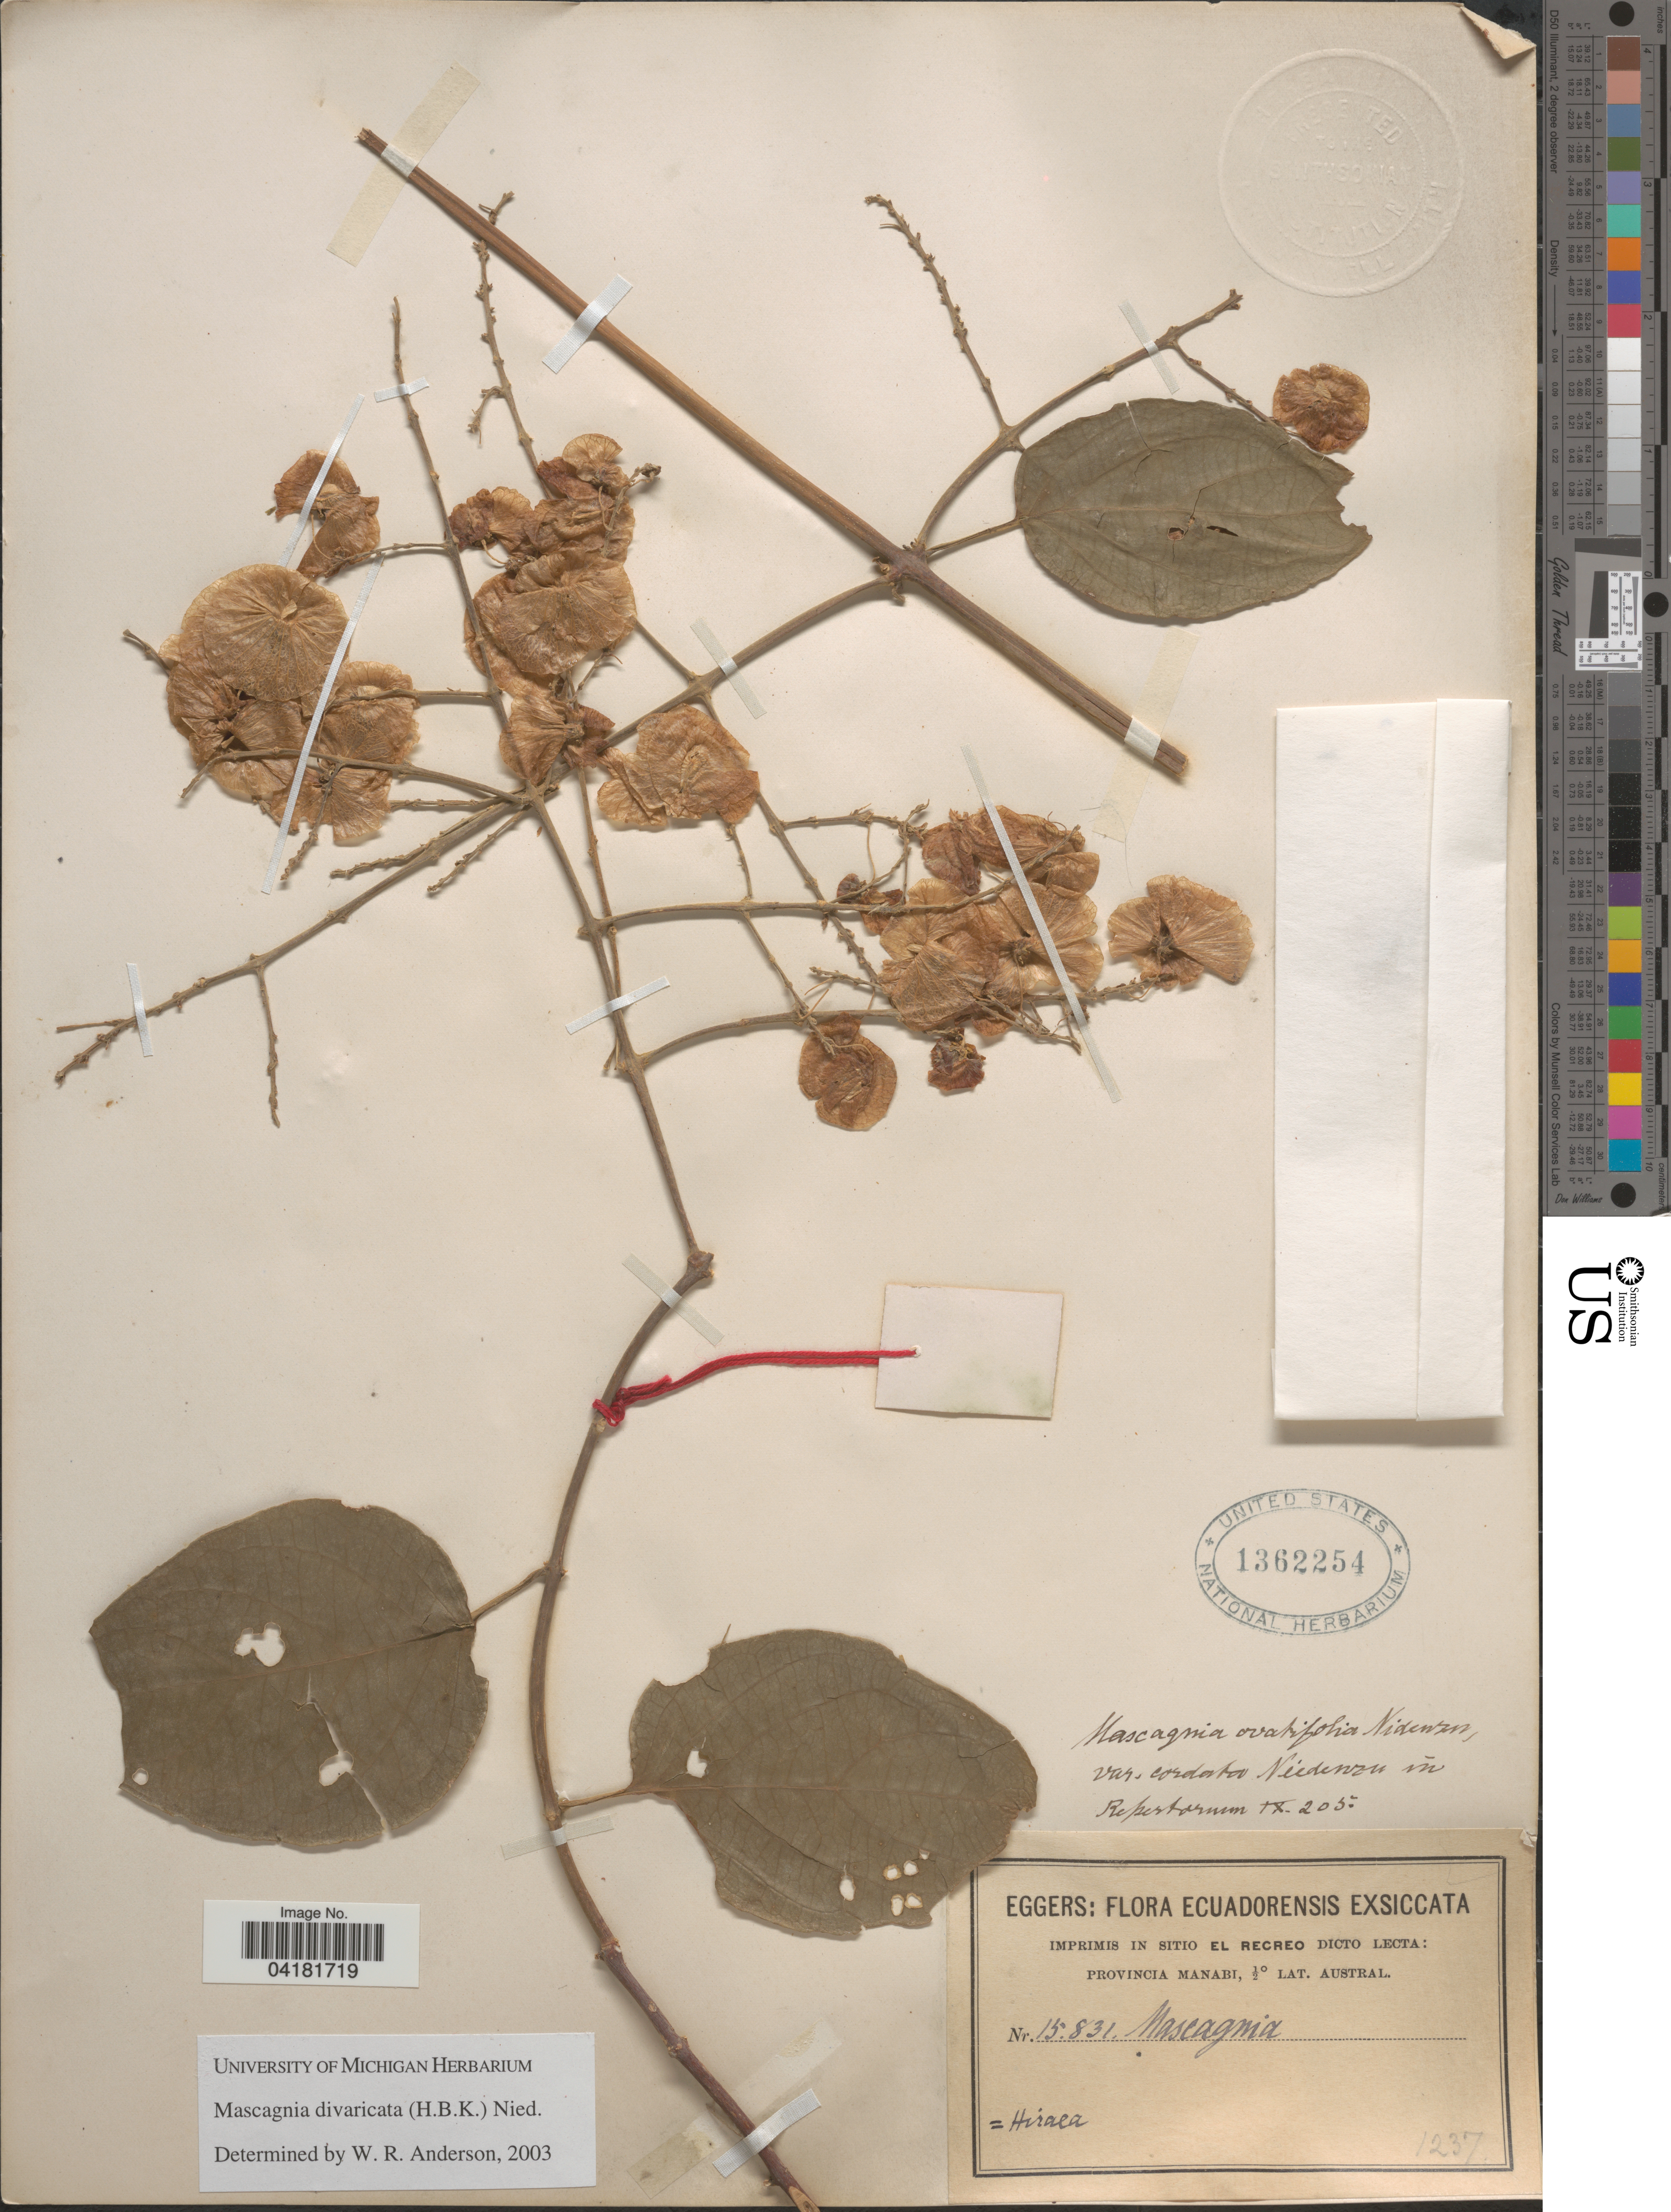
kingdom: Plantae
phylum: Tracheophyta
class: Magnoliopsida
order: Malpighiales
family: Malpighiaceae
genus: Mascagnia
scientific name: Mascagnia divaricata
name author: (Kunth) Nied.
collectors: -. Eggers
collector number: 15831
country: Ecuador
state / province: Manabí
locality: Imprimis in sitio El Recreo dicto lecta.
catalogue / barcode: US 1362254